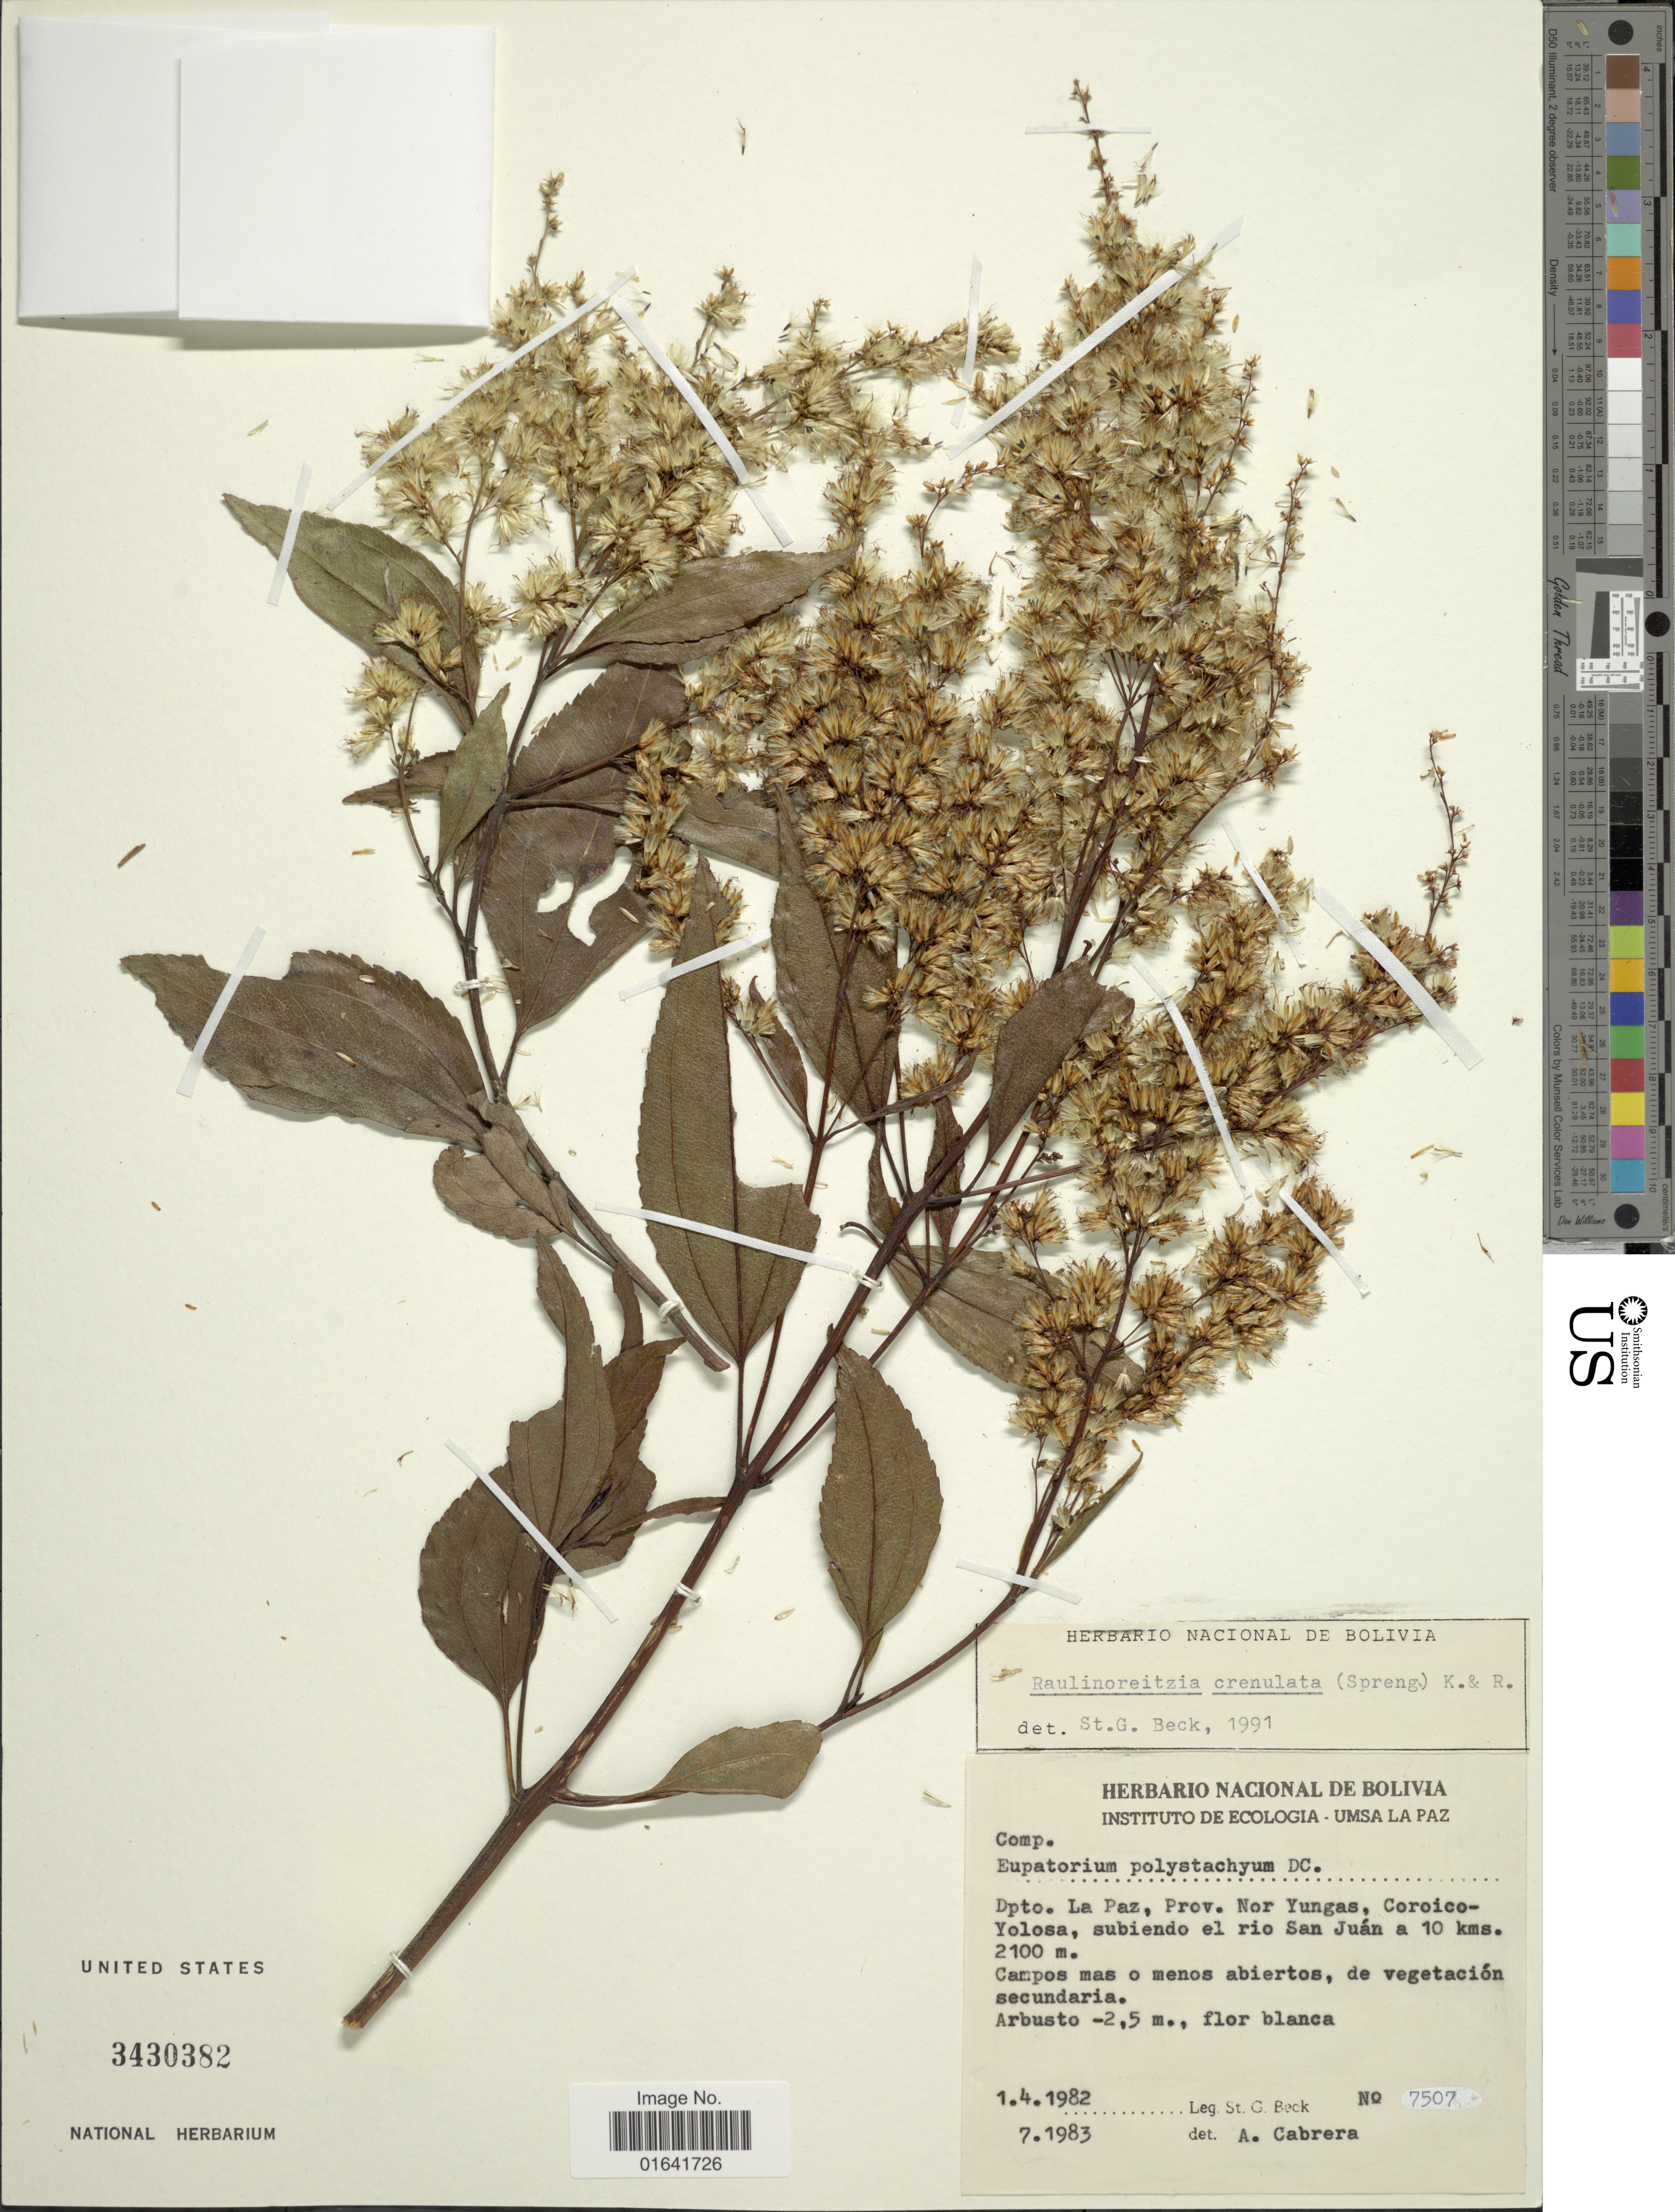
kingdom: Plantae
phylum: Tracheophyta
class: Magnoliopsida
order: Asterales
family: Asteraceae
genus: Raulinoreitzia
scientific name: Raulinoreitzia crenulata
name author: (Spreng.) R.M. King & H. Rob.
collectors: S. G. Beck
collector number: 7507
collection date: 1982-04-01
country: Bolivia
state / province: La Paz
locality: Prov. Nor Yungas, Coroico-Yolosa, subiendo el rio San Juán a 10 Kms.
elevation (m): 2100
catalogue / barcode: US 3430382